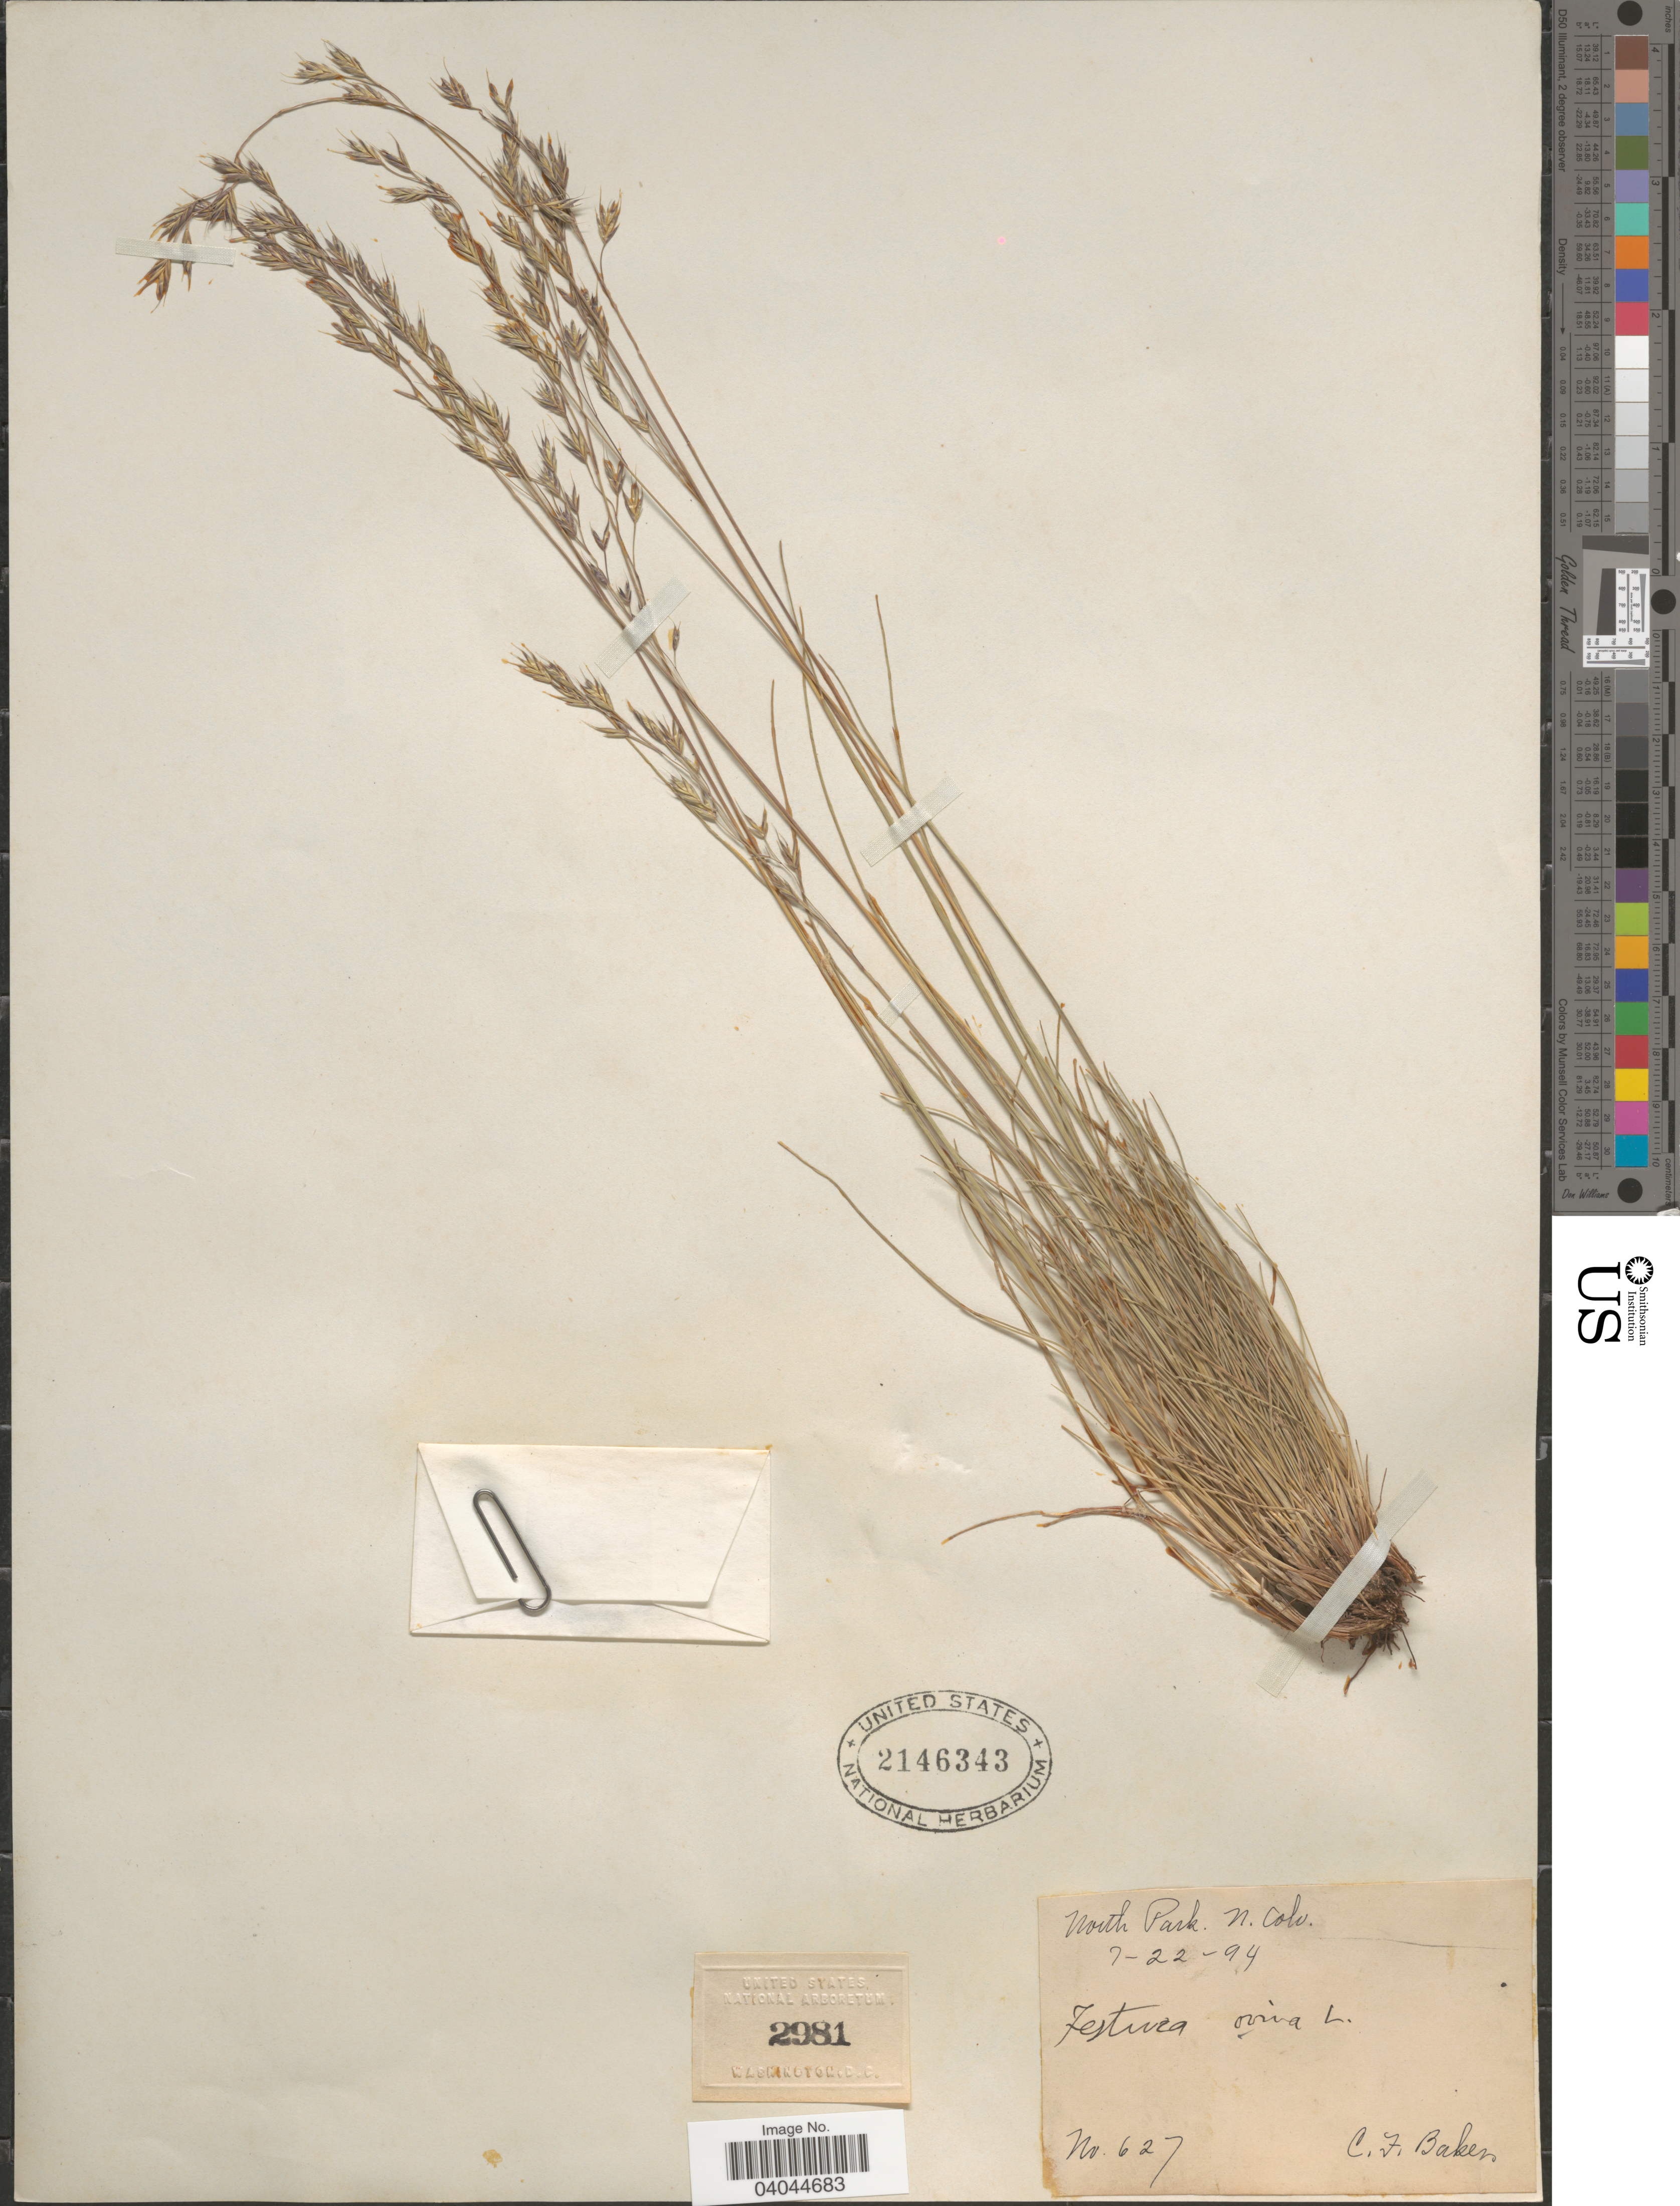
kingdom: Plantae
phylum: Tracheophyta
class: Liliopsida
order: Poales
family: Poaceae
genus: Festuca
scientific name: Festuca ovina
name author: L.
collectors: C. F. Baker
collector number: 627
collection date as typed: Transcribed d/m/y: 22/7/94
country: United States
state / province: Colorado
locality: North Park. N. Colo.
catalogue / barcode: US 2146343